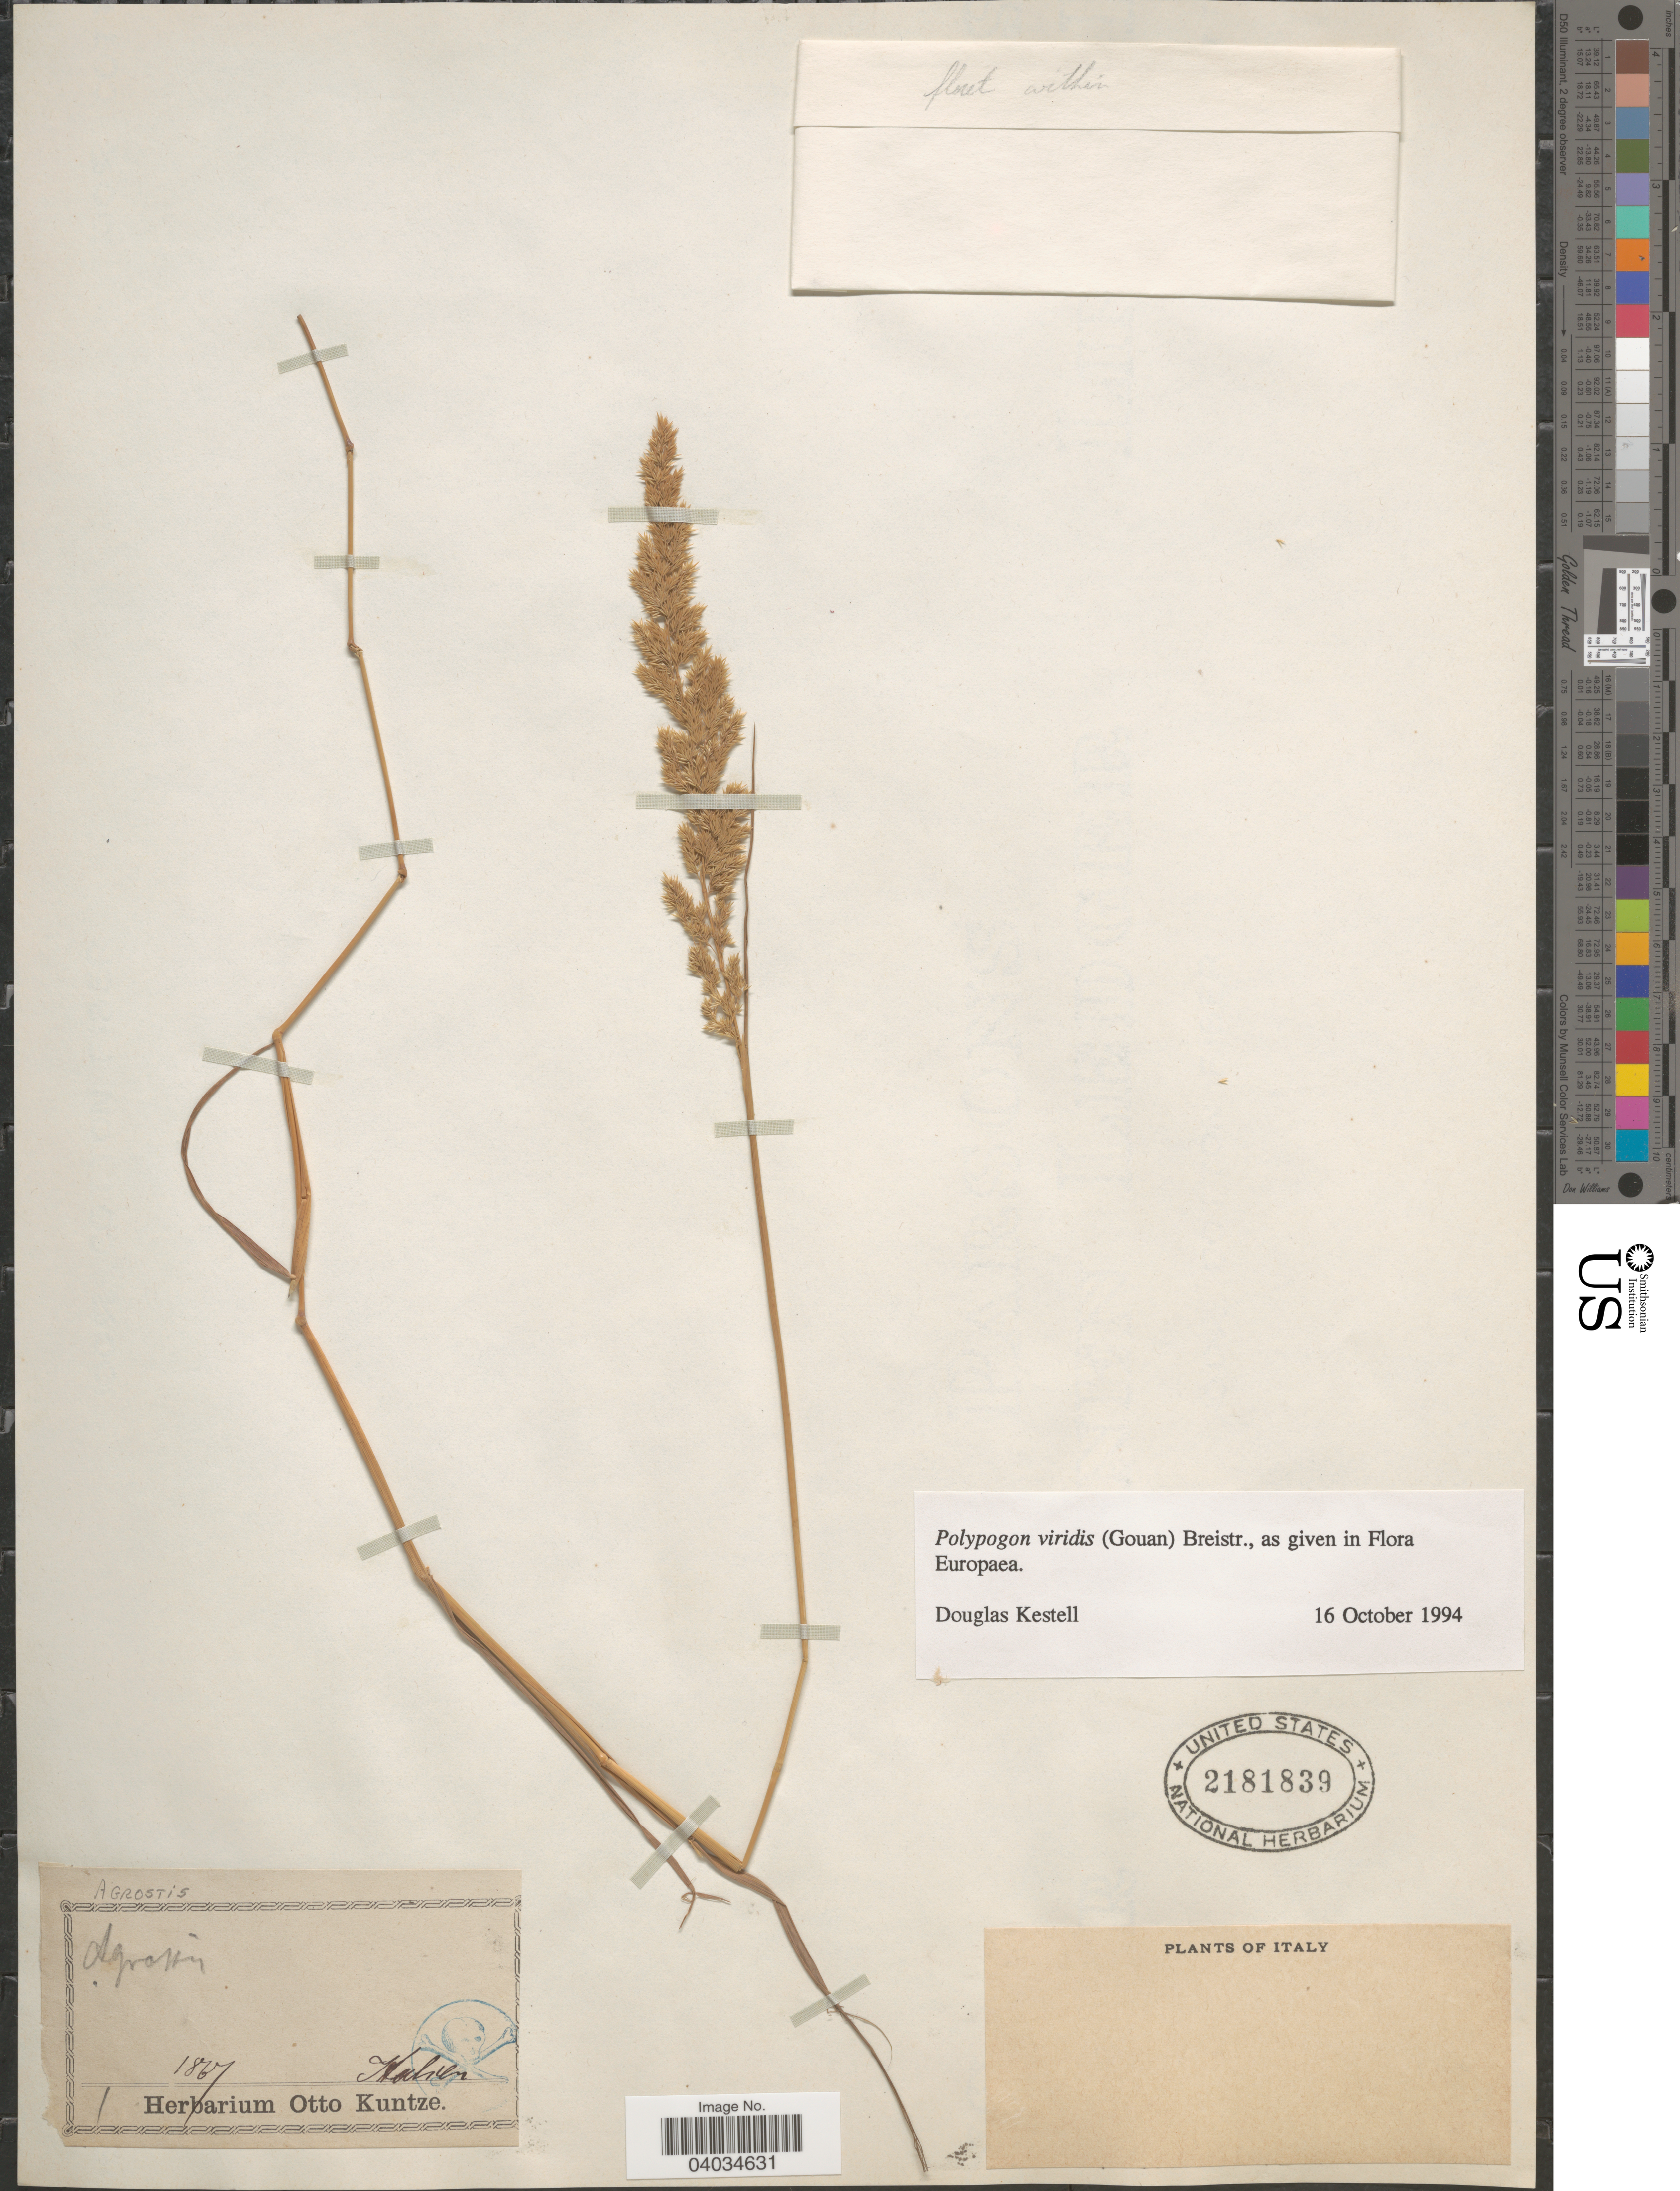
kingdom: Plantae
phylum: Tracheophyta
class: Liliopsida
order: Poales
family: Poaceae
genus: Polypogon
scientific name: Polypogon viridis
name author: (Gouan) Breistroffer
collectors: ex herb. Otto Kuntze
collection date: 1867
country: Italy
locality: Italien.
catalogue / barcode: US 2181839